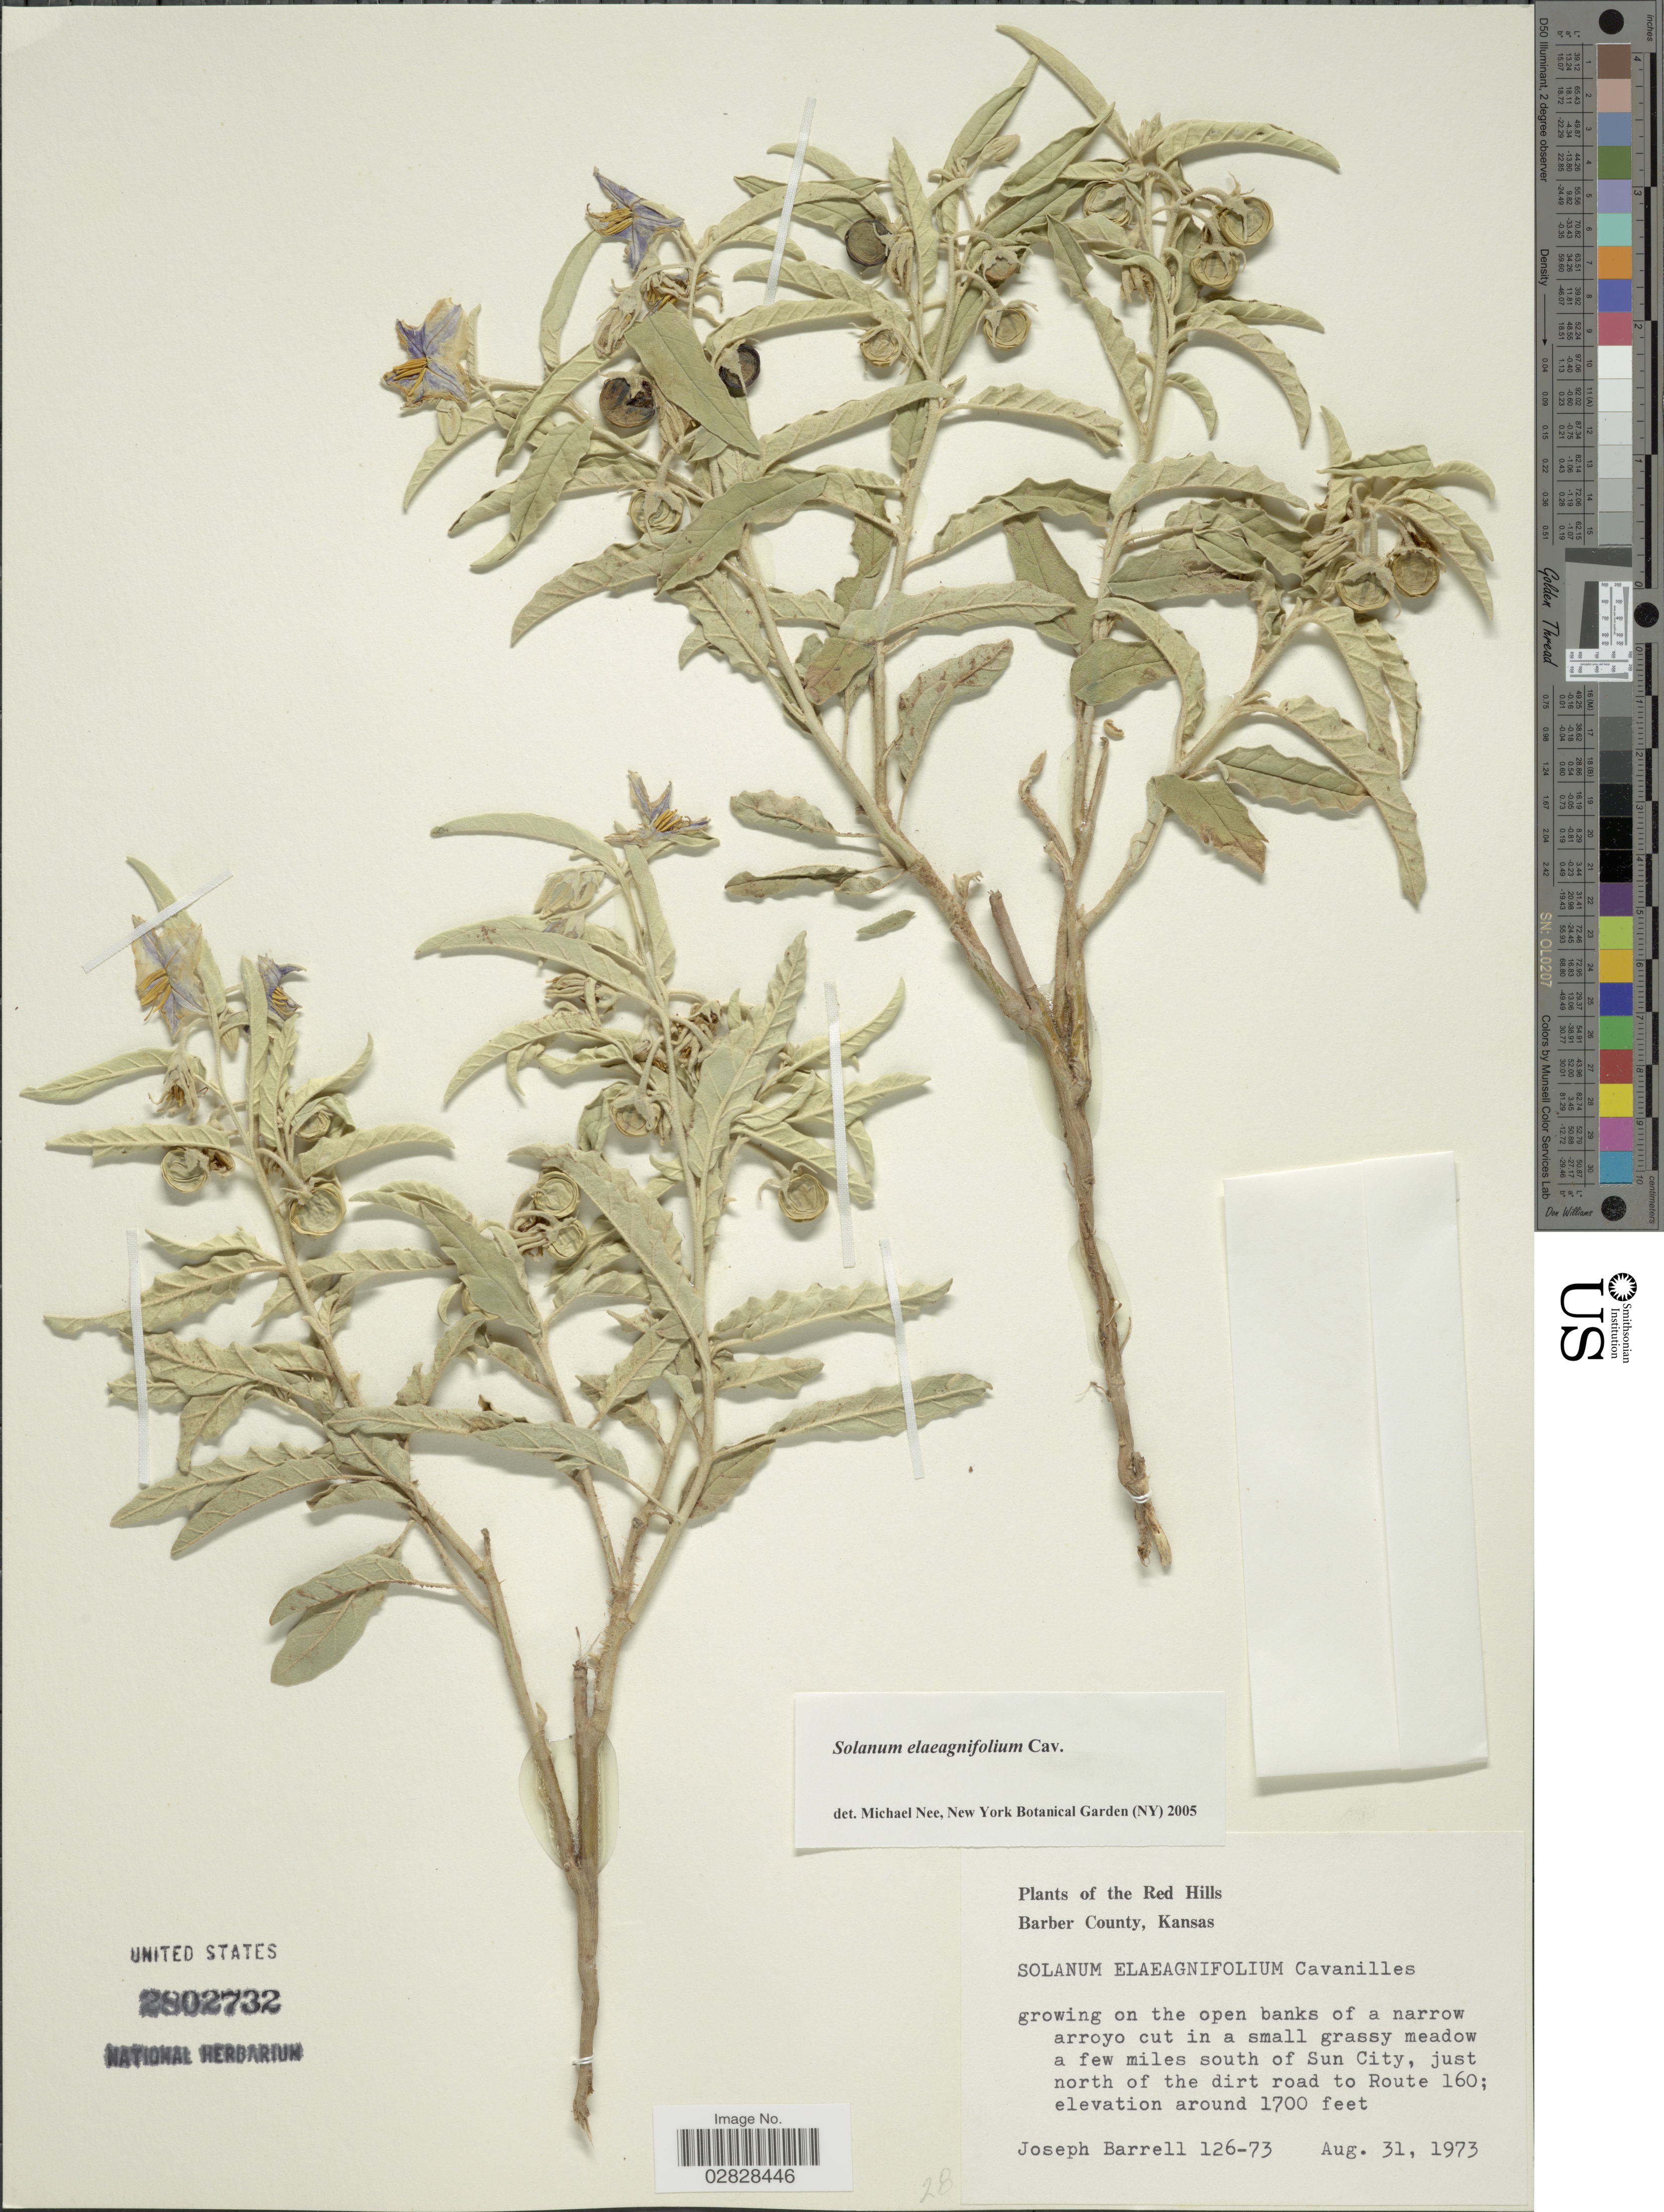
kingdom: Plantae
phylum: Tracheophyta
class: Magnoliopsida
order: Solanales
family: Solanaceae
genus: Solanum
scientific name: Solanum elaeagnifolium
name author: Cav.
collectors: J. Barrell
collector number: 126-73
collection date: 1973-08-31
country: United States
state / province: Kansas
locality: The Red Hills. Barber County. Growing on the open banks of a narrow arroyo cut in a small grassy meadow a few miles south of Sun City, just north of the dirt road to Route 160.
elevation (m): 518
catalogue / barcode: US 2802732